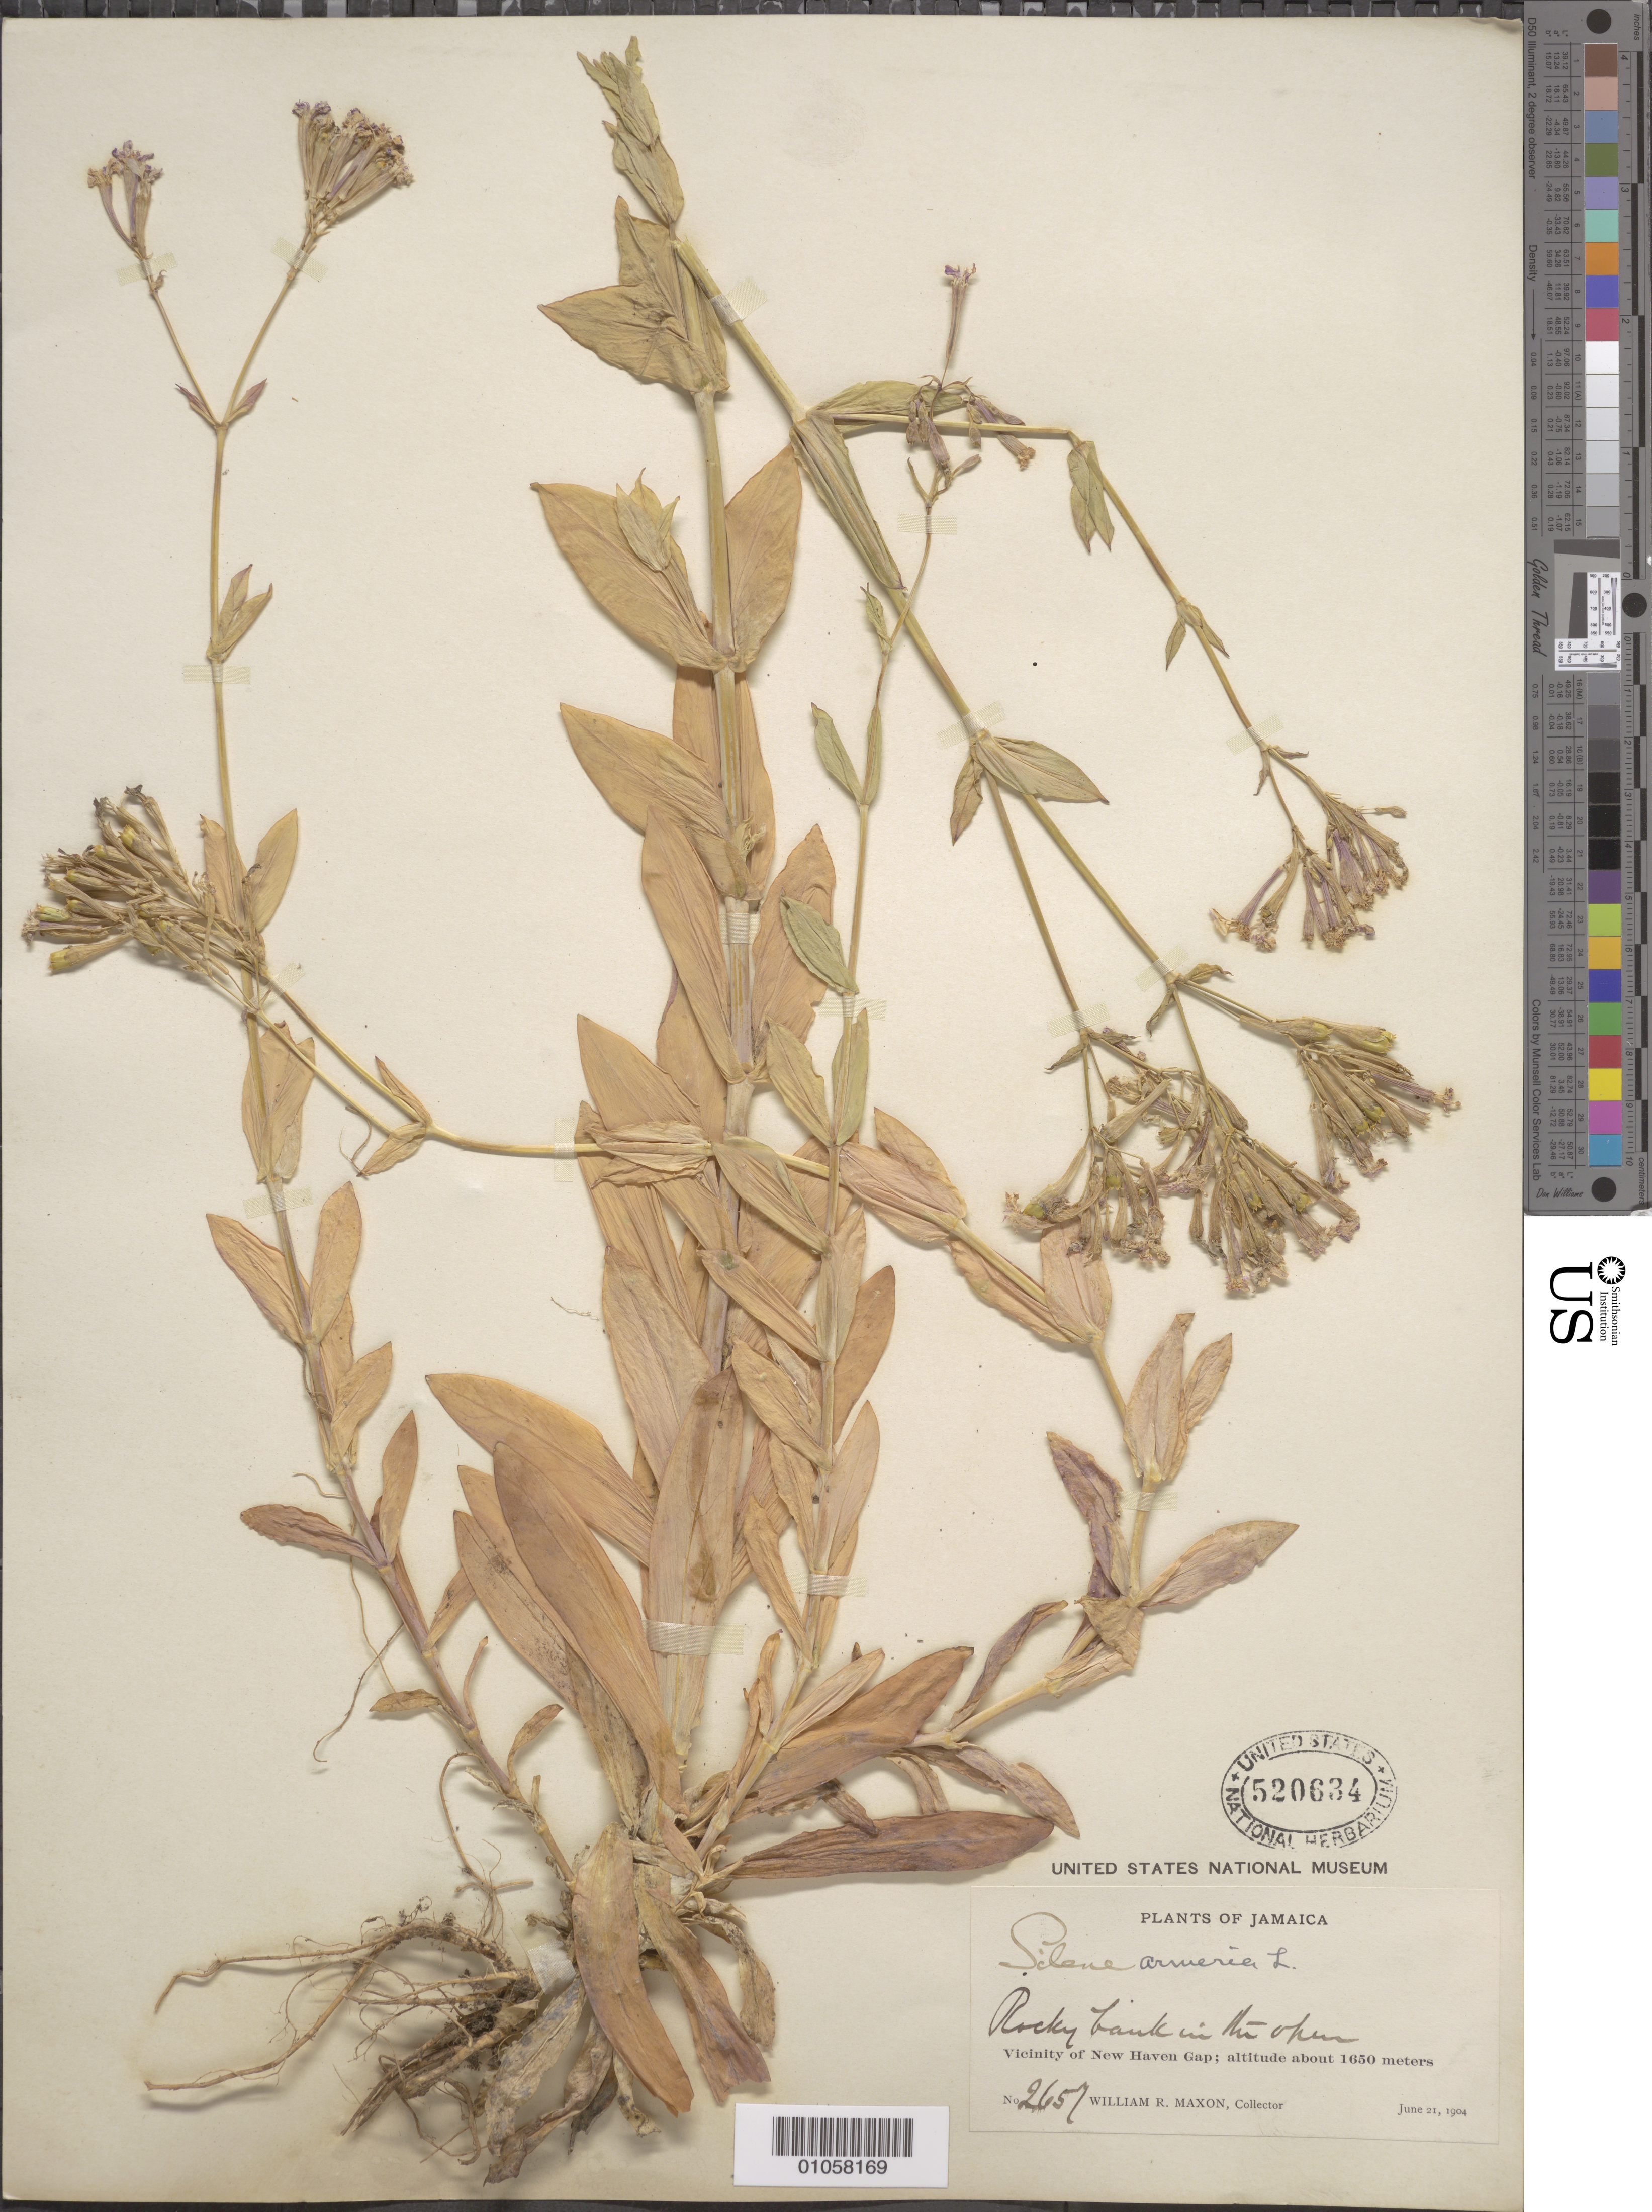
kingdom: Plantae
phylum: Tracheophyta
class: Magnoliopsida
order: Caryophyllales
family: Caryophyllaceae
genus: Atocion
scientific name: Atocion armeria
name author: (L.) Raf.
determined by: U.S. National Herbarium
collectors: W. R. Maxon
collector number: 2657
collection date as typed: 21 Jun 1904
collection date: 1904-06-21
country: Jamaica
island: Jamaica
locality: New Haven Gap vicinity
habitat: Rocky bank in the open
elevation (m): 1650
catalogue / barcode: US 520634